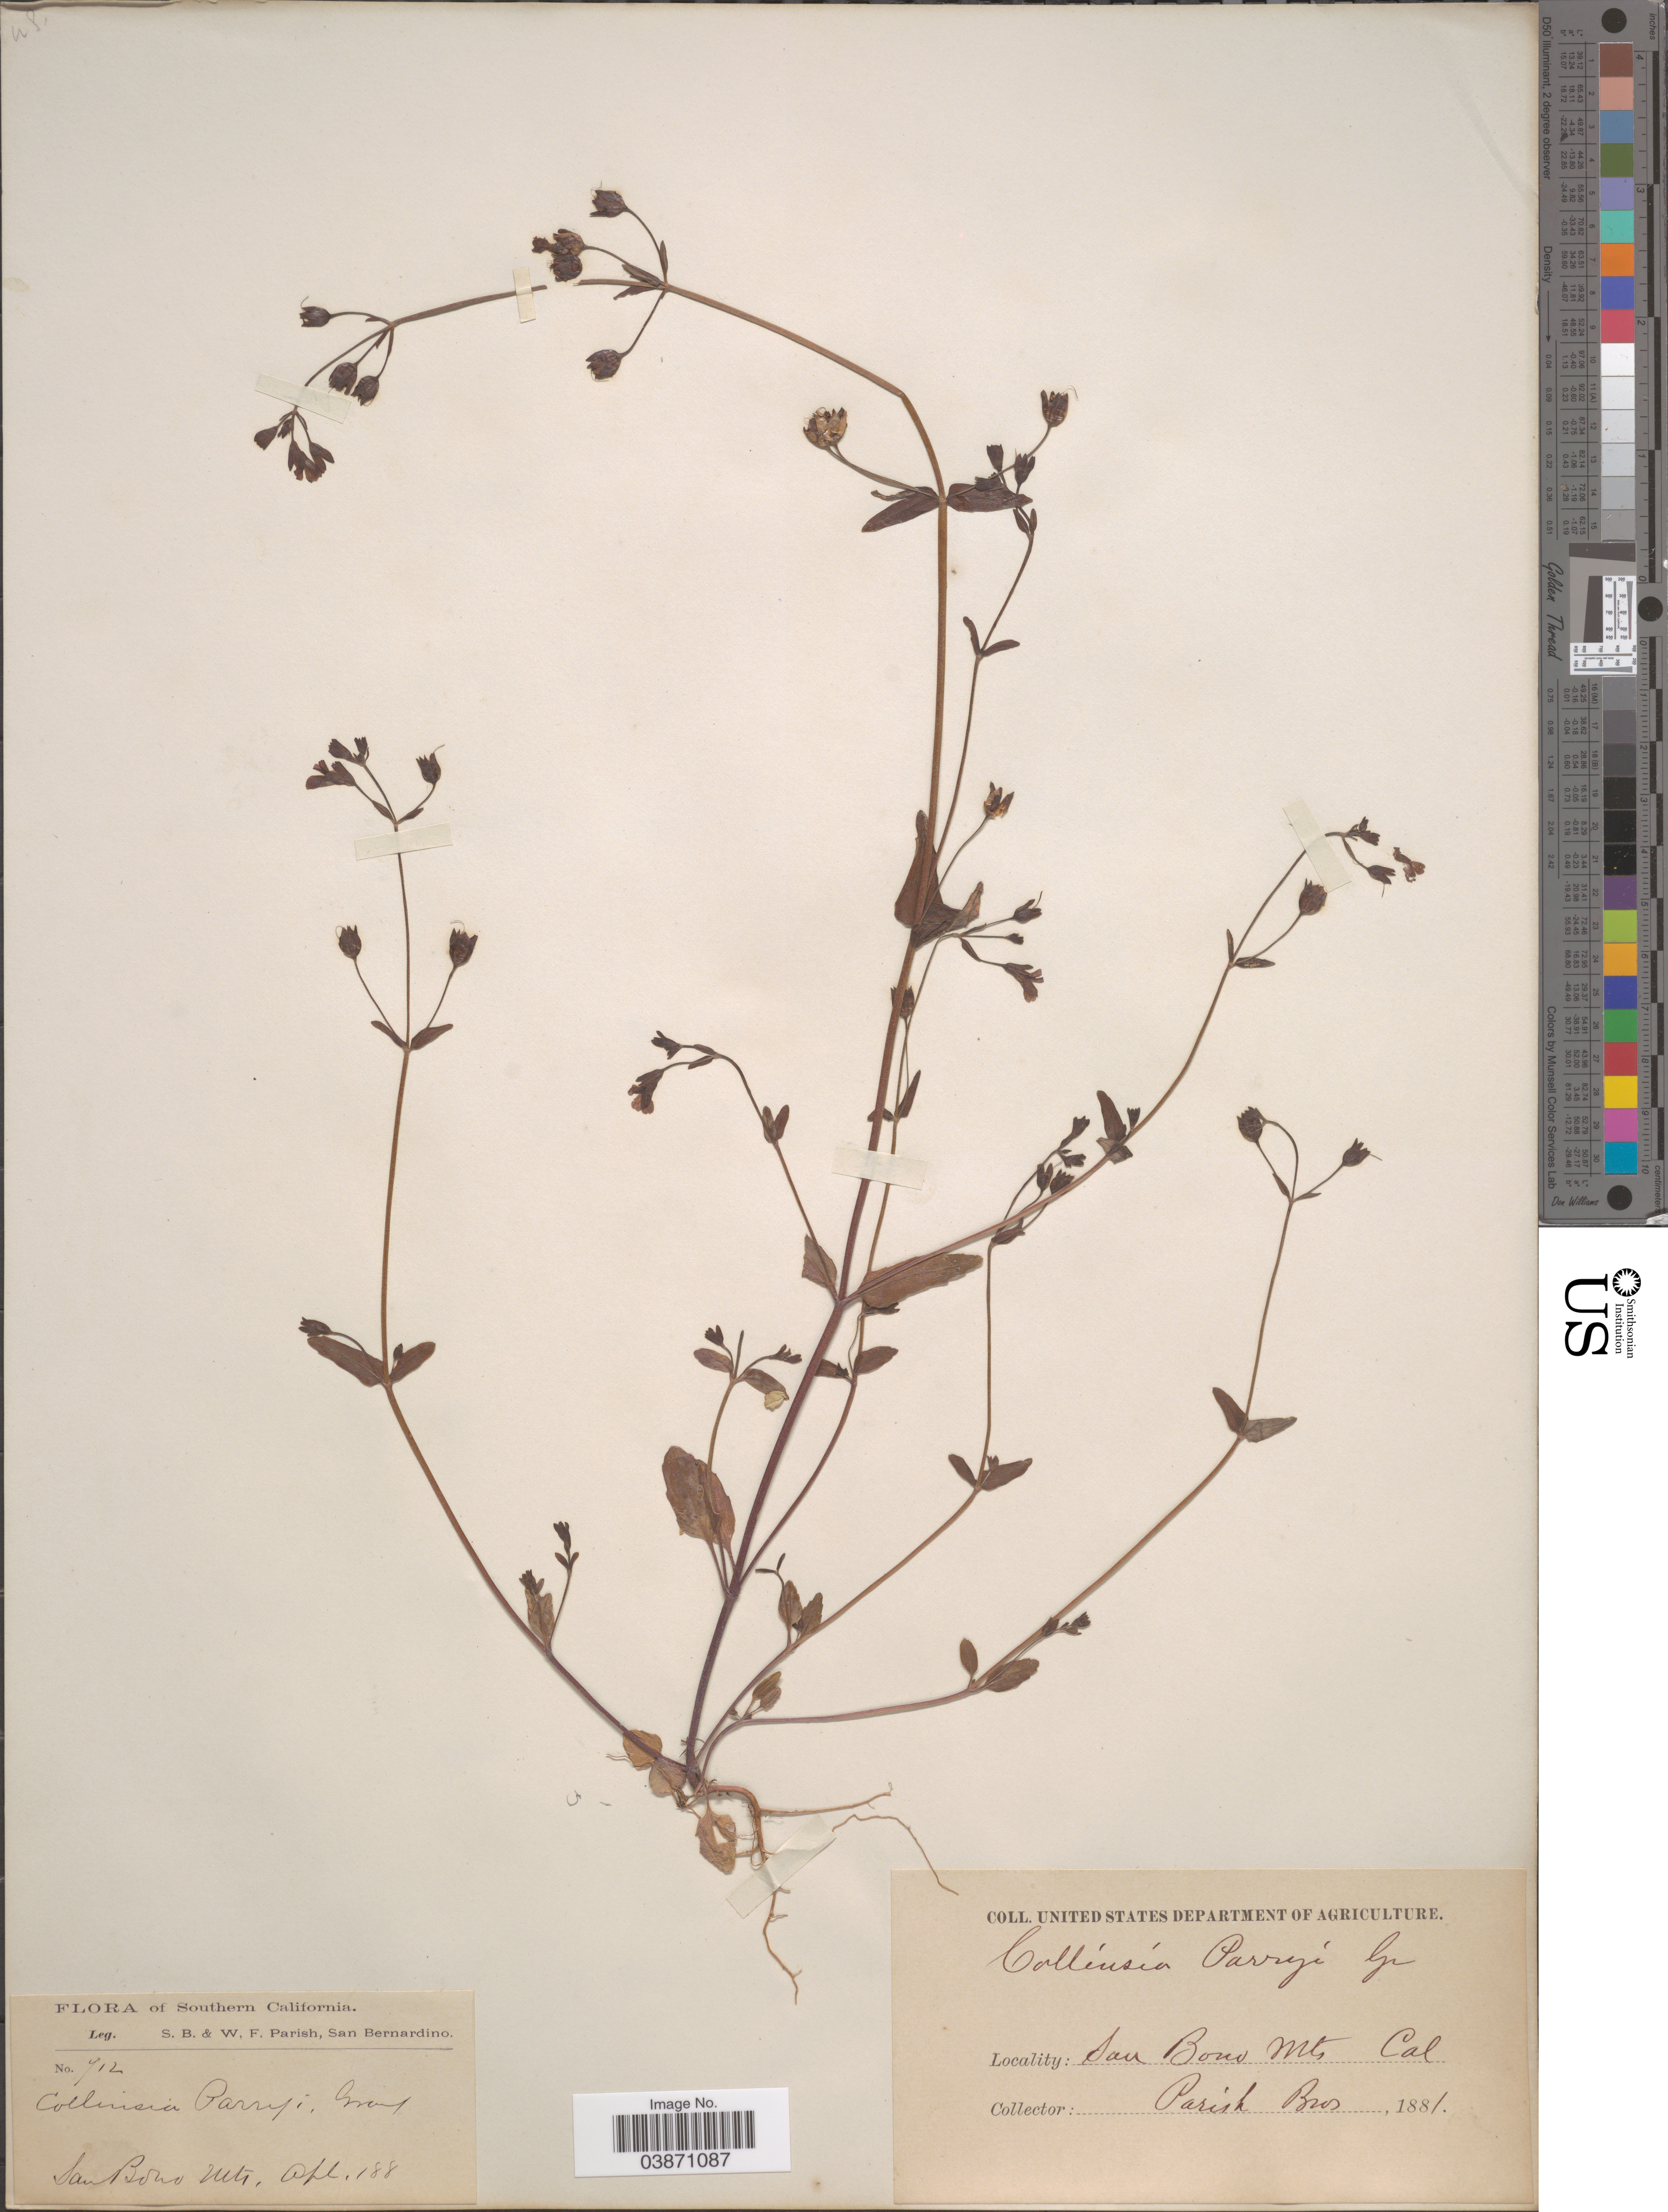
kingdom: Plantae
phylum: Tracheophyta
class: Magnoliopsida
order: Lamiales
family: Plantaginaceae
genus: Collinsia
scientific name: Collinsia parryi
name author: A. Gray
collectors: S. B. Parish & W. F. Parish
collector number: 712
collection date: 1881-04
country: United States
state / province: California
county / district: San Bernardino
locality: Southern California. San Bernardino. San Bono Mts.